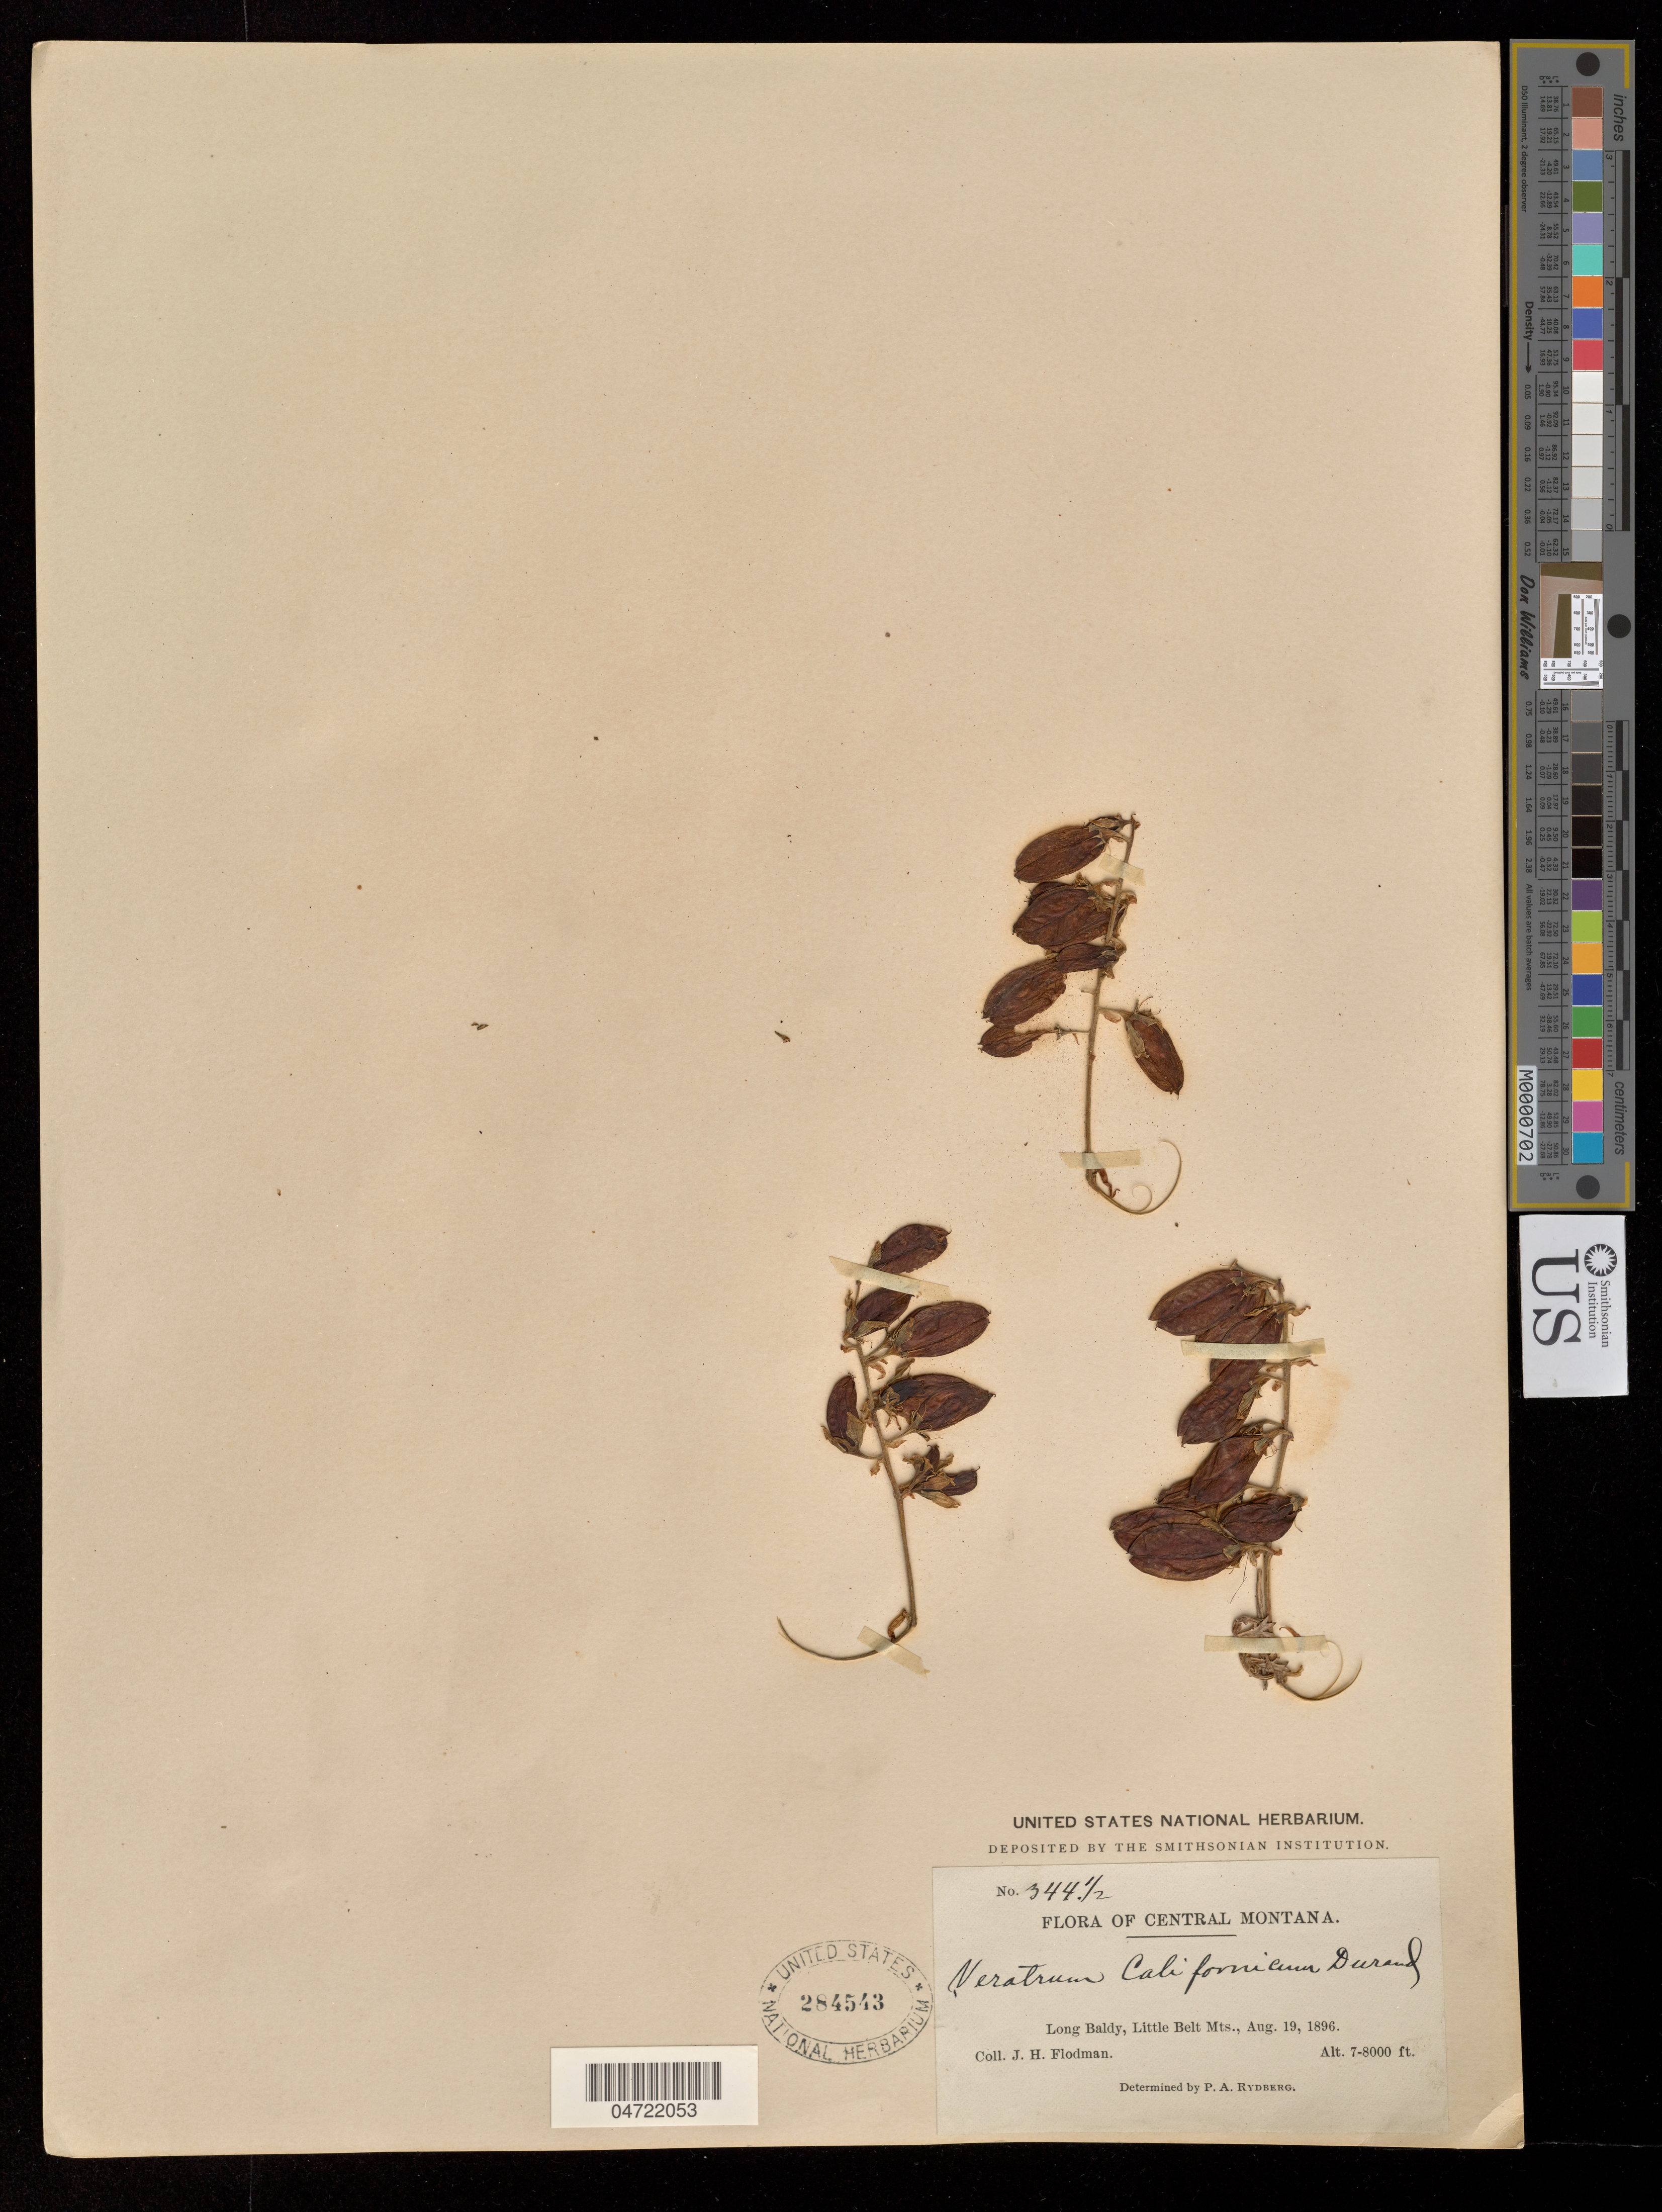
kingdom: Plantae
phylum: Tracheophyta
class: Liliopsida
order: Liliales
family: Melanthiaceae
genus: Veratrum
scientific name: Veratrum californicum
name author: Durand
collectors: J. Flodman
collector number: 344.5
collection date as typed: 19 Aug 1896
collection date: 1896-08-19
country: United States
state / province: Montana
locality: Little Belt Mountains, Long Baldy.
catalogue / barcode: US 284543